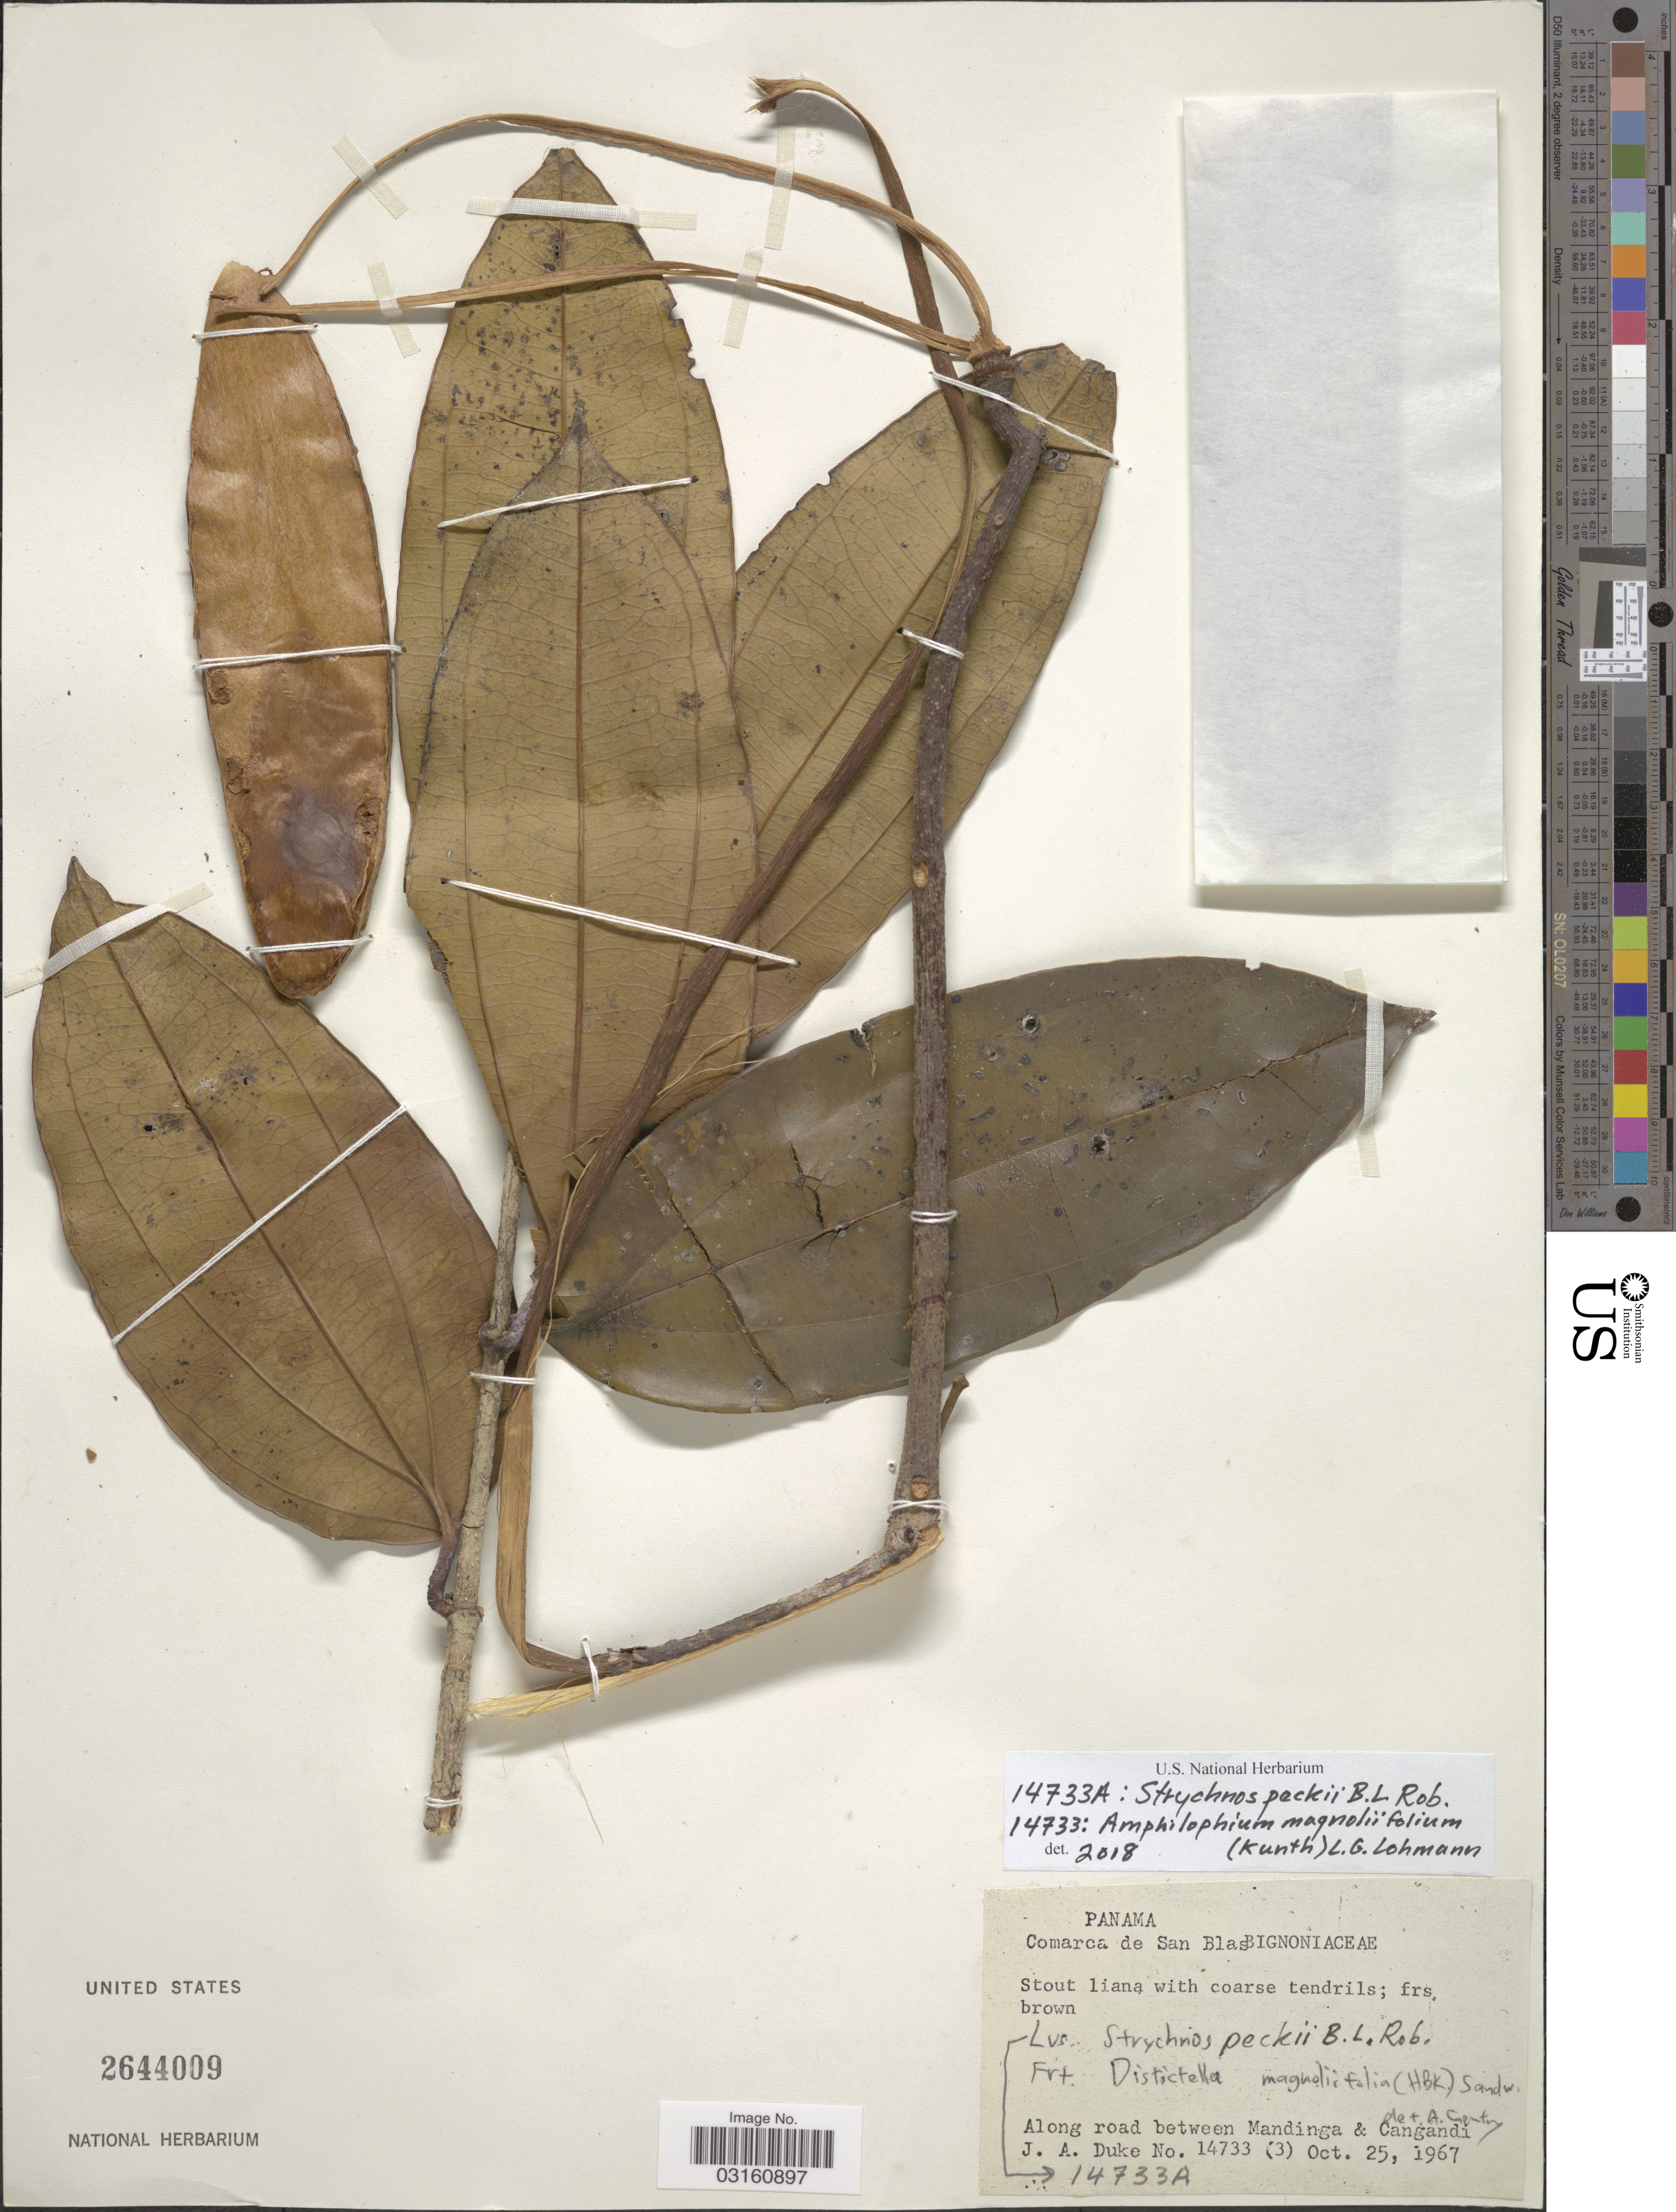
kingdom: Plantae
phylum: Tracheophyta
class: Magnoliopsida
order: Gentianales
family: Loganiaceae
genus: Strychnos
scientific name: Strychnos peckii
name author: B.L. Rob.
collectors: J. A. Duke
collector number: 14733(3)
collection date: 1967-10-25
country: Panama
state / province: Kuna Yala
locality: Comarca de San Blas. Along road between Mandinga & Gangandi.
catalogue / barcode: US 2644009